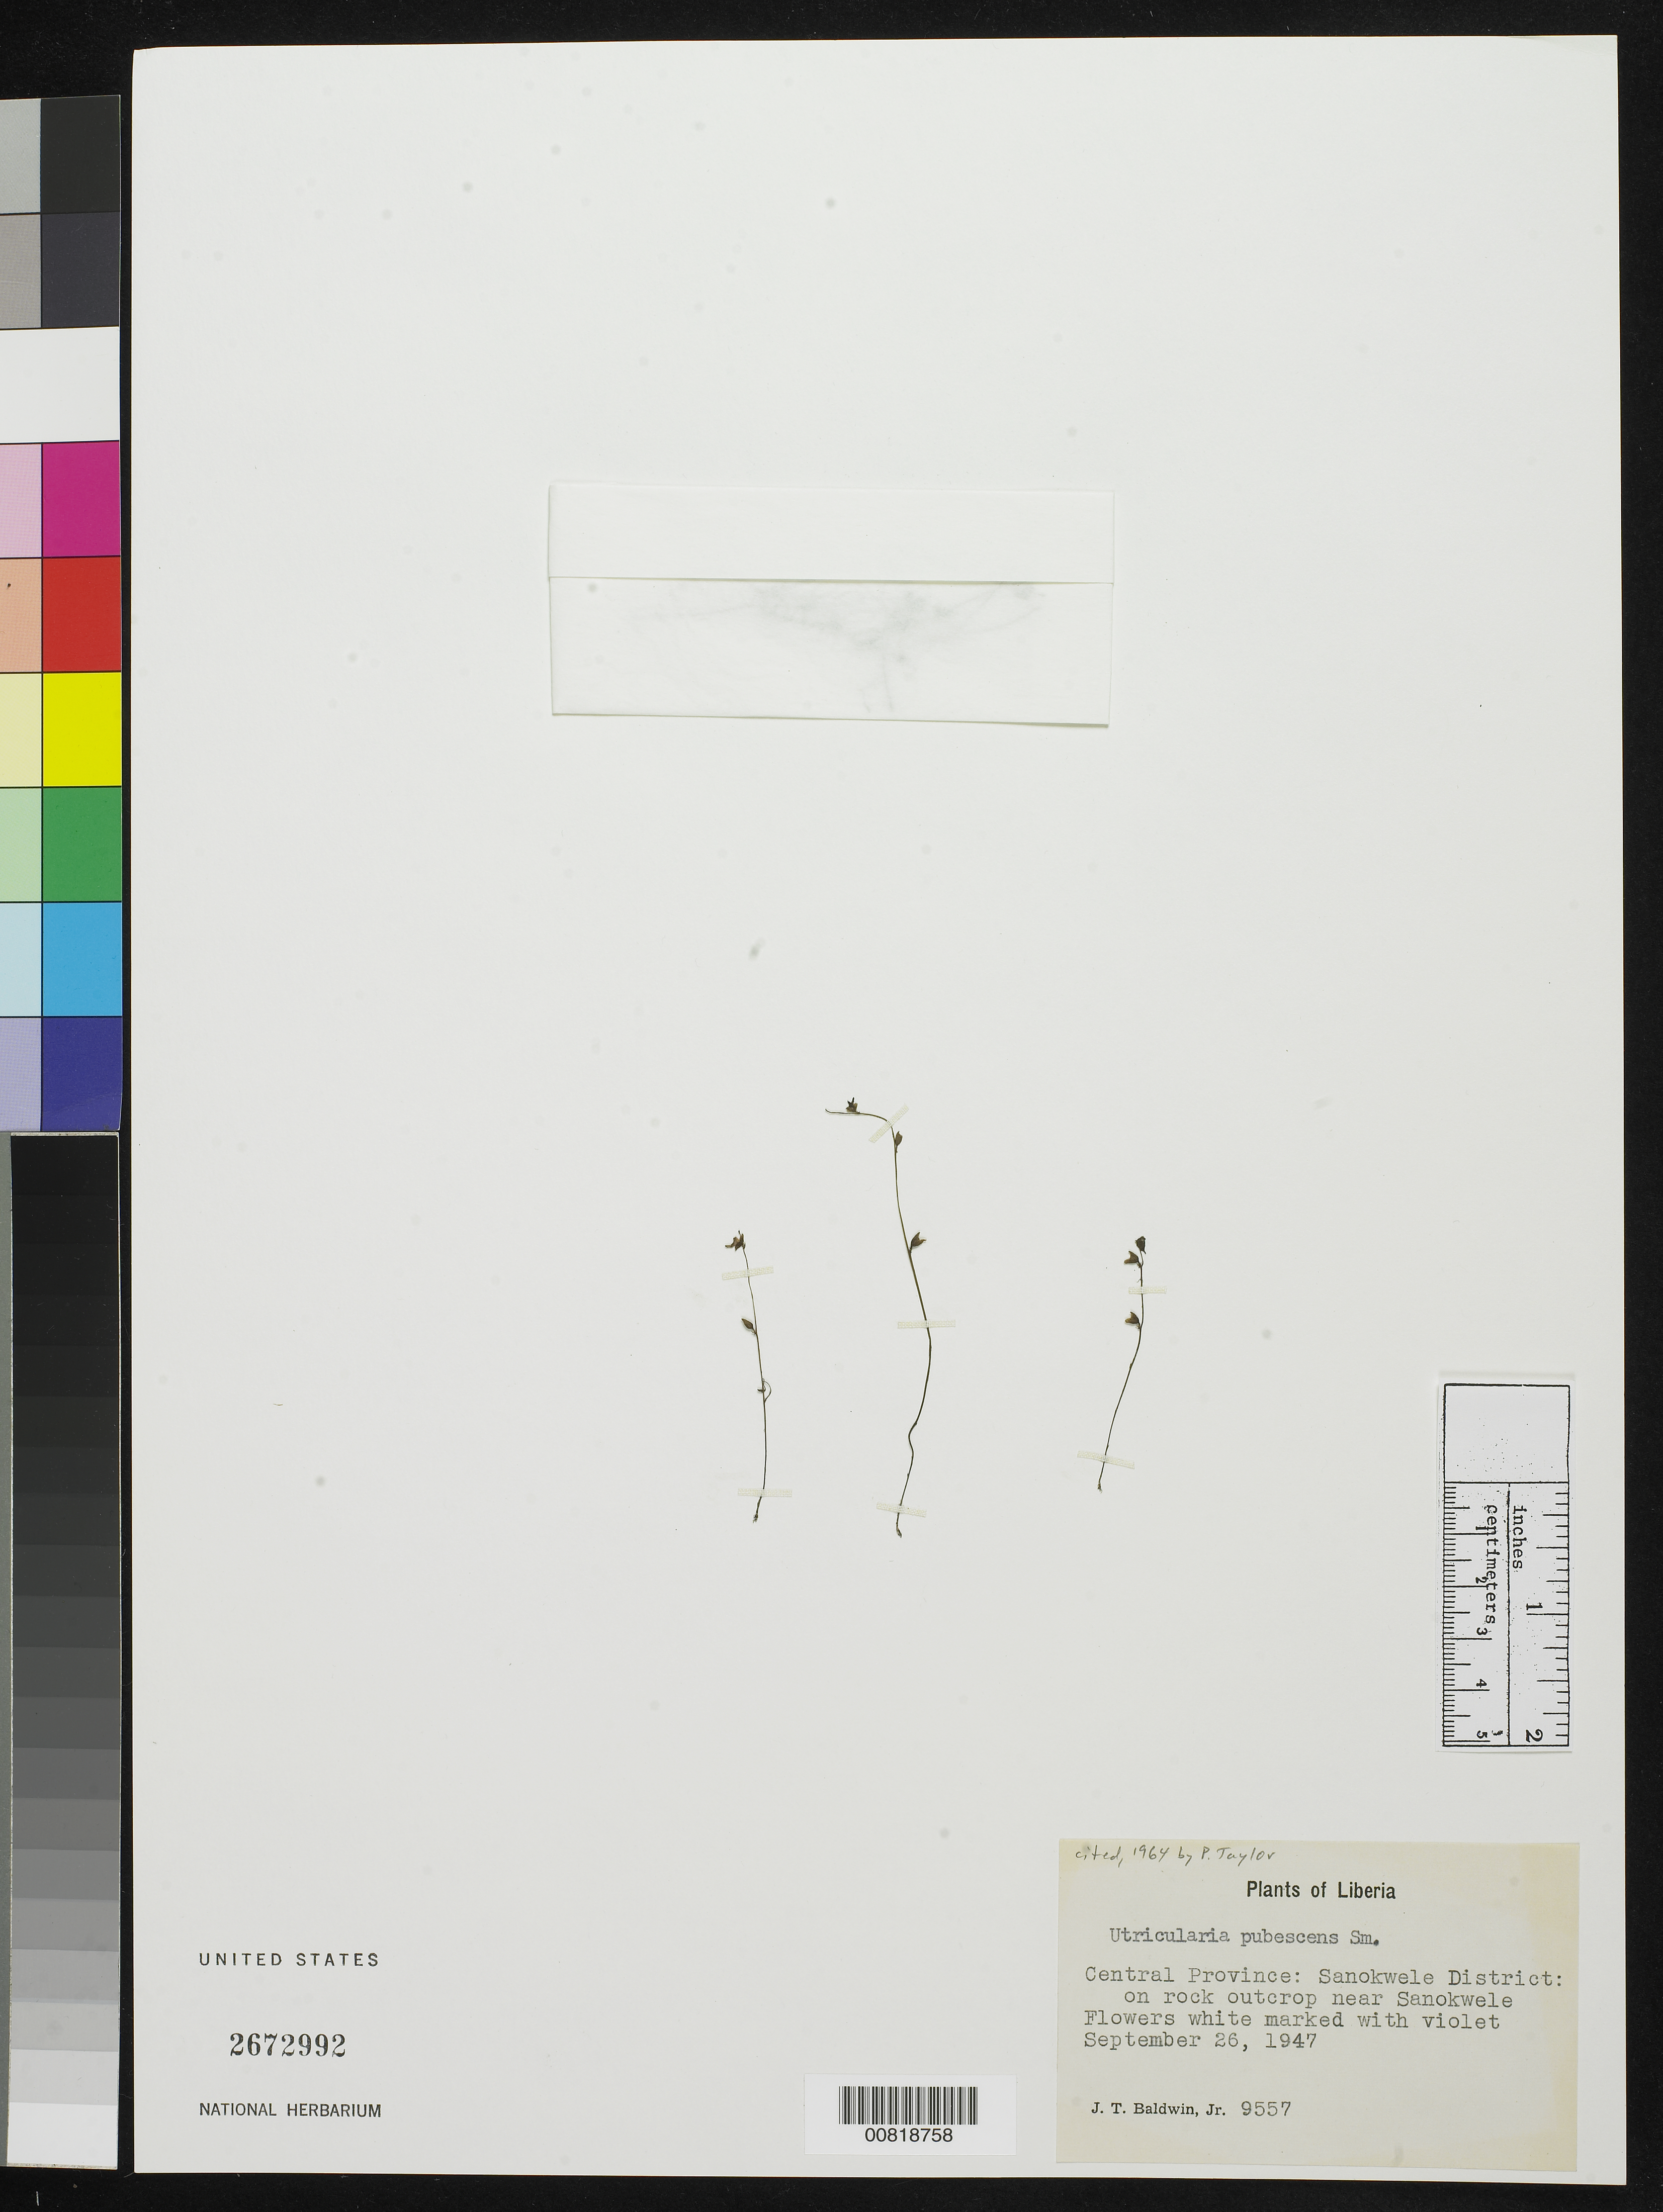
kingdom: Plantae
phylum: Tracheophyta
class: Magnoliopsida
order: Lamiales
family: Lentibulariaceae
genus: Utricularia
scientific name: Utricularia pubescens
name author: Sm.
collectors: J. T. Baldwin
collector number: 9557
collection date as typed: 26 Sep 1947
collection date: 1947-09-26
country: Liberia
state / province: Nimba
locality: Central Province: Sanokwele District, near Sanokwele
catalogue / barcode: US 2672992